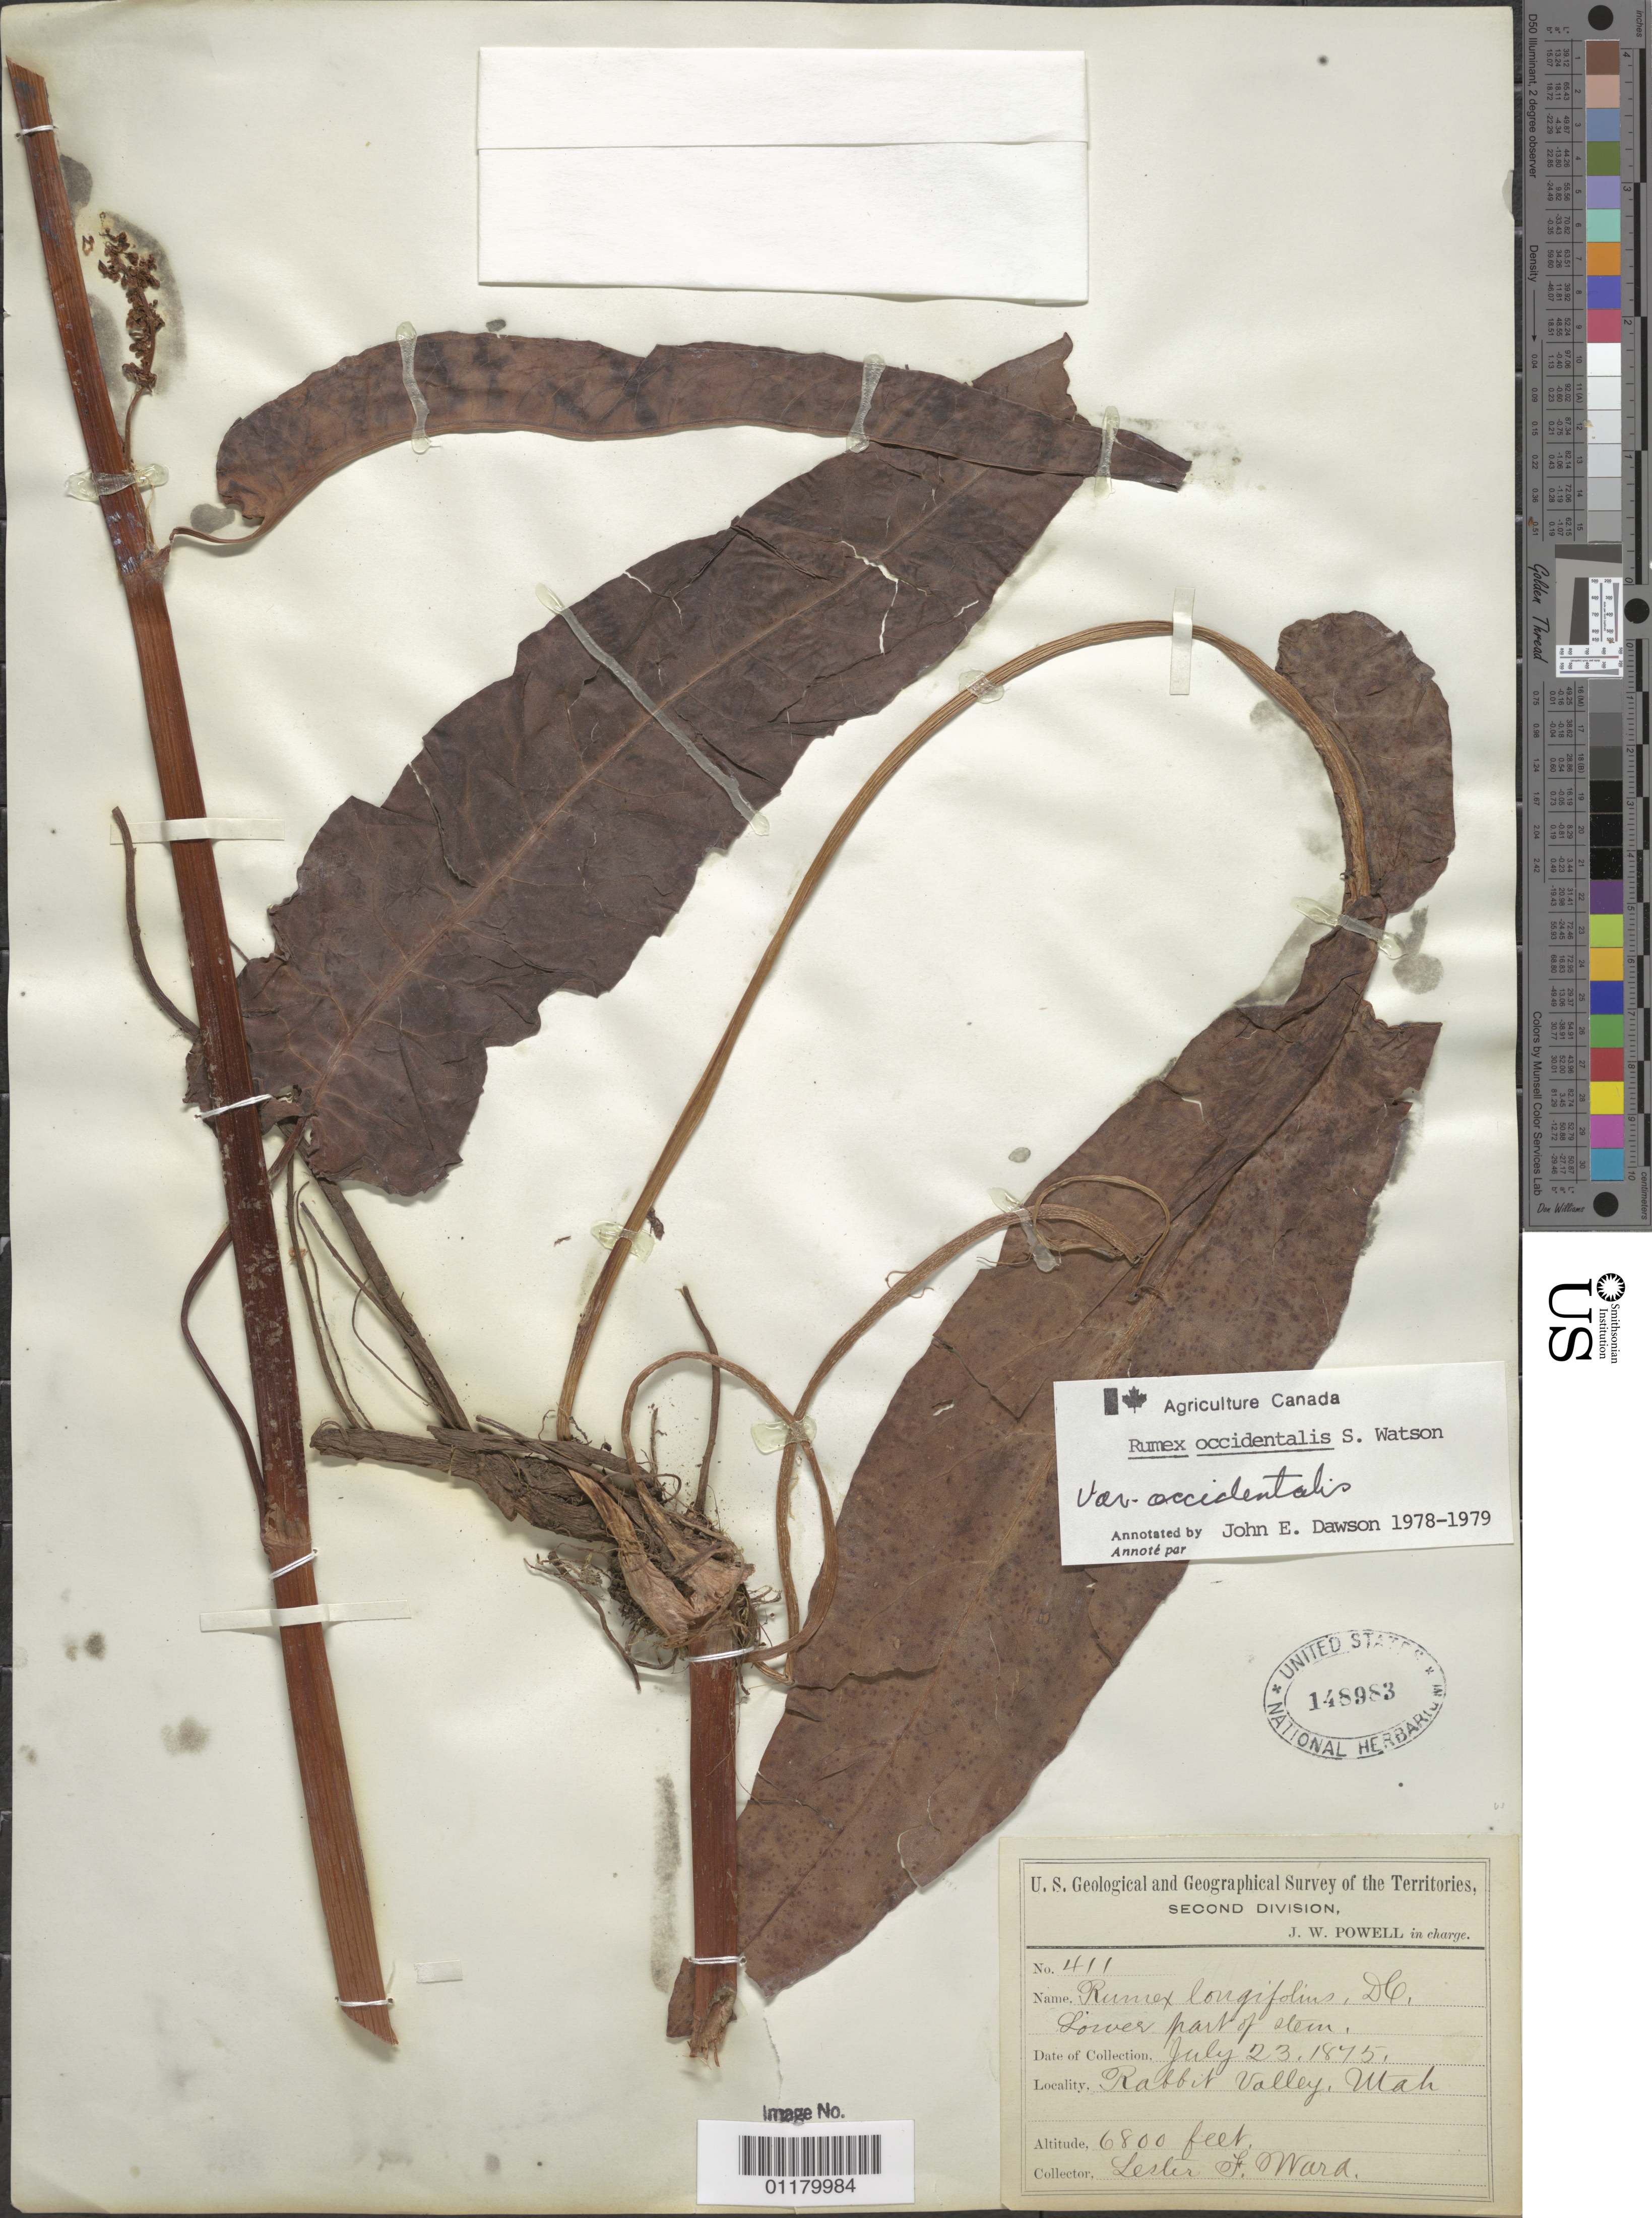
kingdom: Plantae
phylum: Tracheophyta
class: Magnoliopsida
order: Caryophyllales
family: Polygonaceae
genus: Rumex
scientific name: Rumex occidentalis var. occidentalis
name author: S. Watson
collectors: L. F. Ward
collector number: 411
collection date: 1875-07-23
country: United States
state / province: Utah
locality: Rabbit Valley.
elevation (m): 2073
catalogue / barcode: US 148983